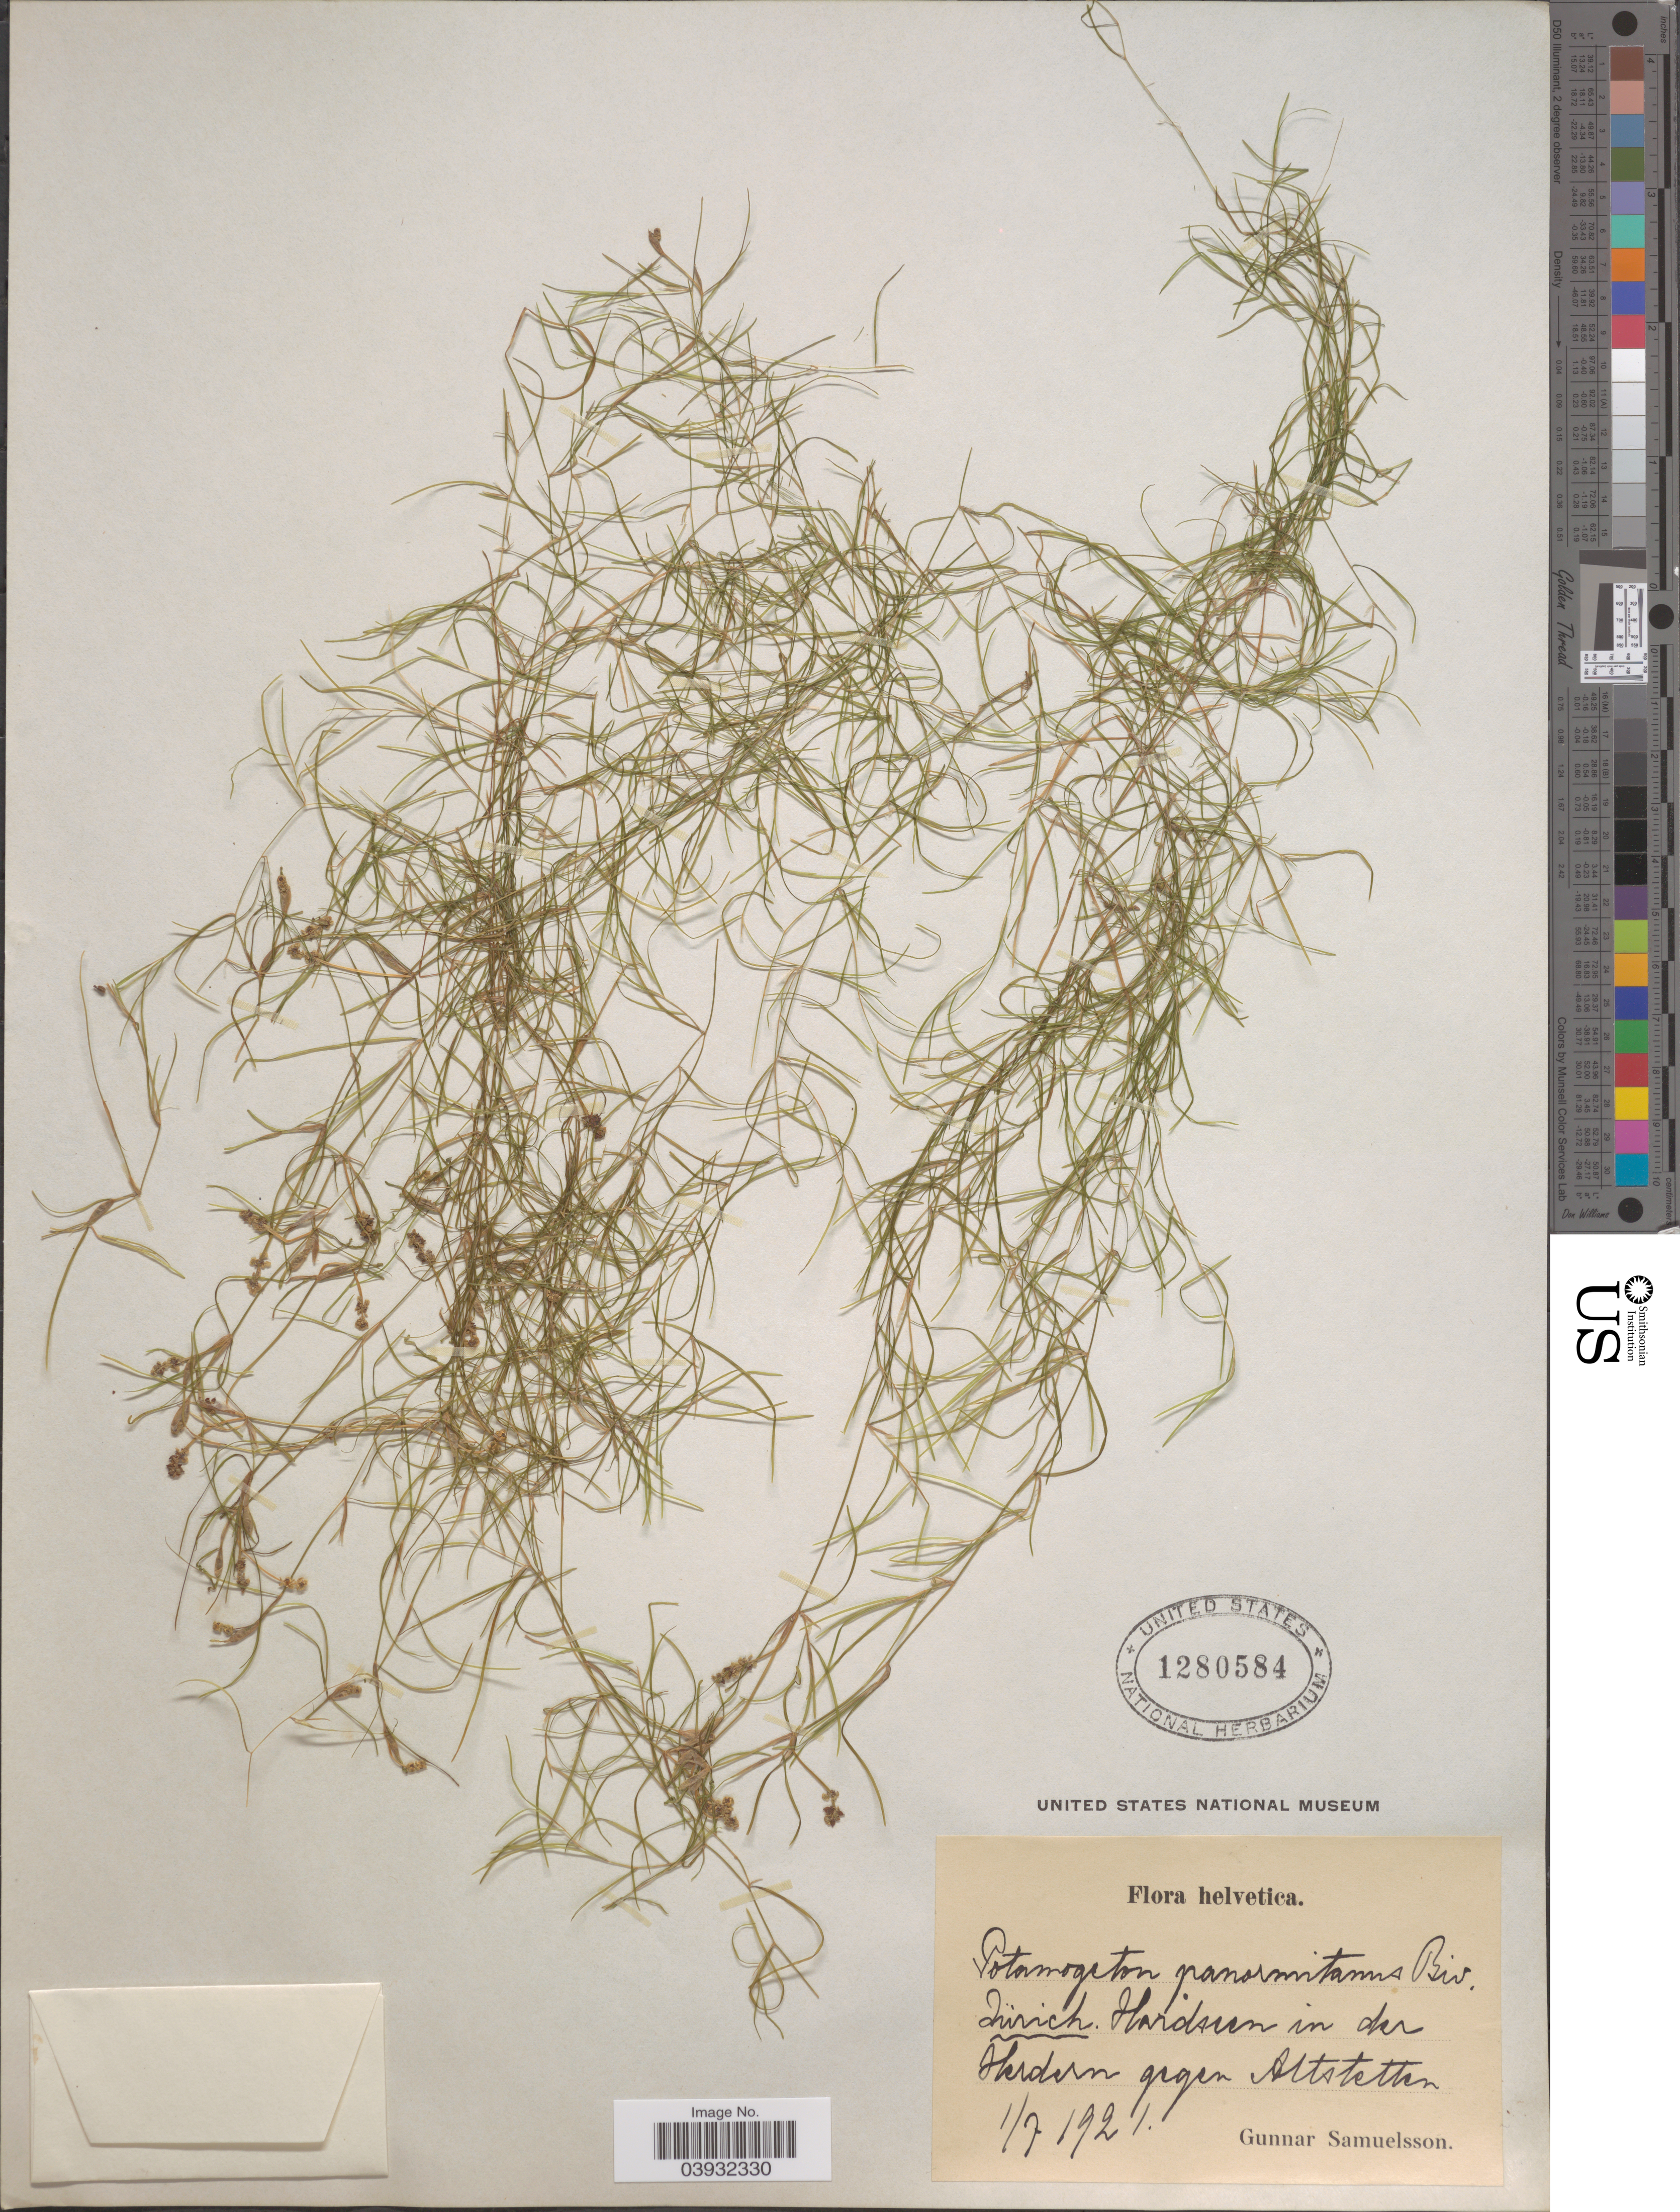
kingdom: Plantae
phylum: Tracheophyta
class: Liliopsida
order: Alismatales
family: Potamogetonaceae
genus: Potamogeton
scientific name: Potamogeton panormitanus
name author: Biv.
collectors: G. Samuelsson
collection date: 1921-07-01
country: Switzerland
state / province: Zurich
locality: Helvetica. Hardssen in der Herdern gegen Altstetten.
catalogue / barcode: US 1280584